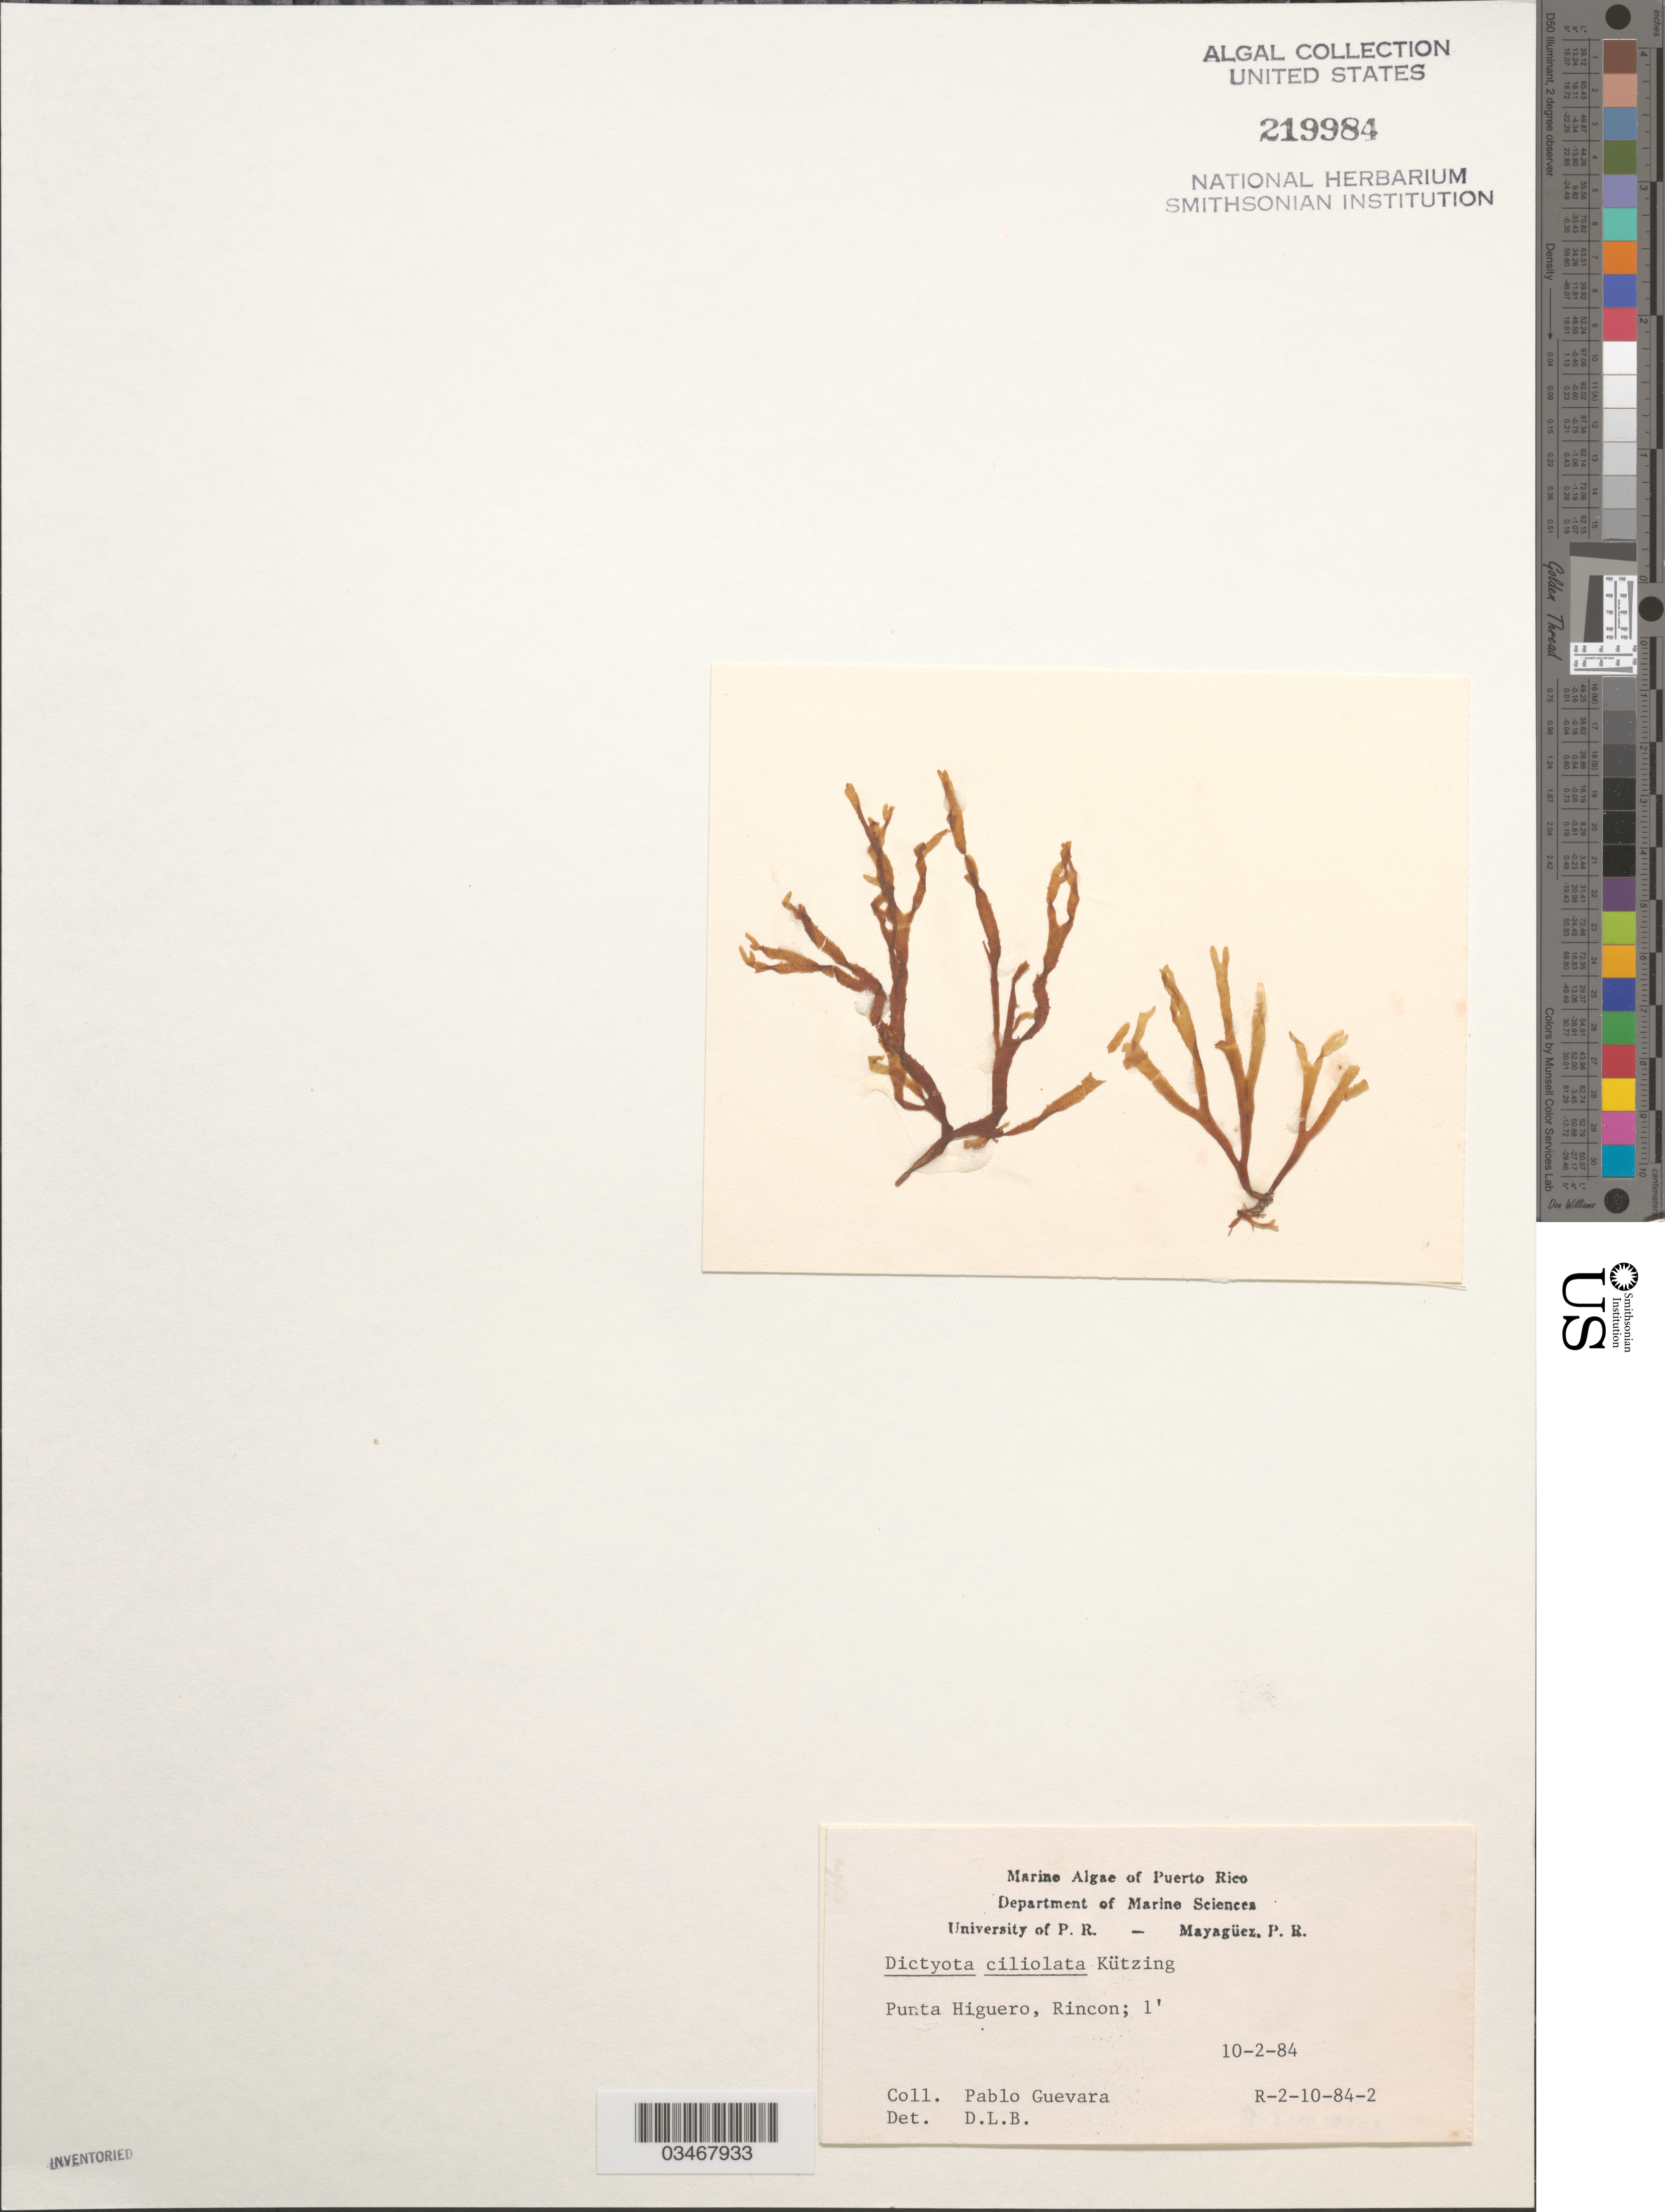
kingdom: Chromista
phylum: Ochrophyta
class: Phaeophyceae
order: Dictyotales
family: Dictyotaceae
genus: Dictyota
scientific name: Dictyota ciliolata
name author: Sond. ex Kütz.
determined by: Ballantine, D. L.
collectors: P. Guevara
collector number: R-2-10-84-2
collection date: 1984-10-02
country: Puerto Rico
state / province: Rincon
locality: Punta Higuero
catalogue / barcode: US 219984